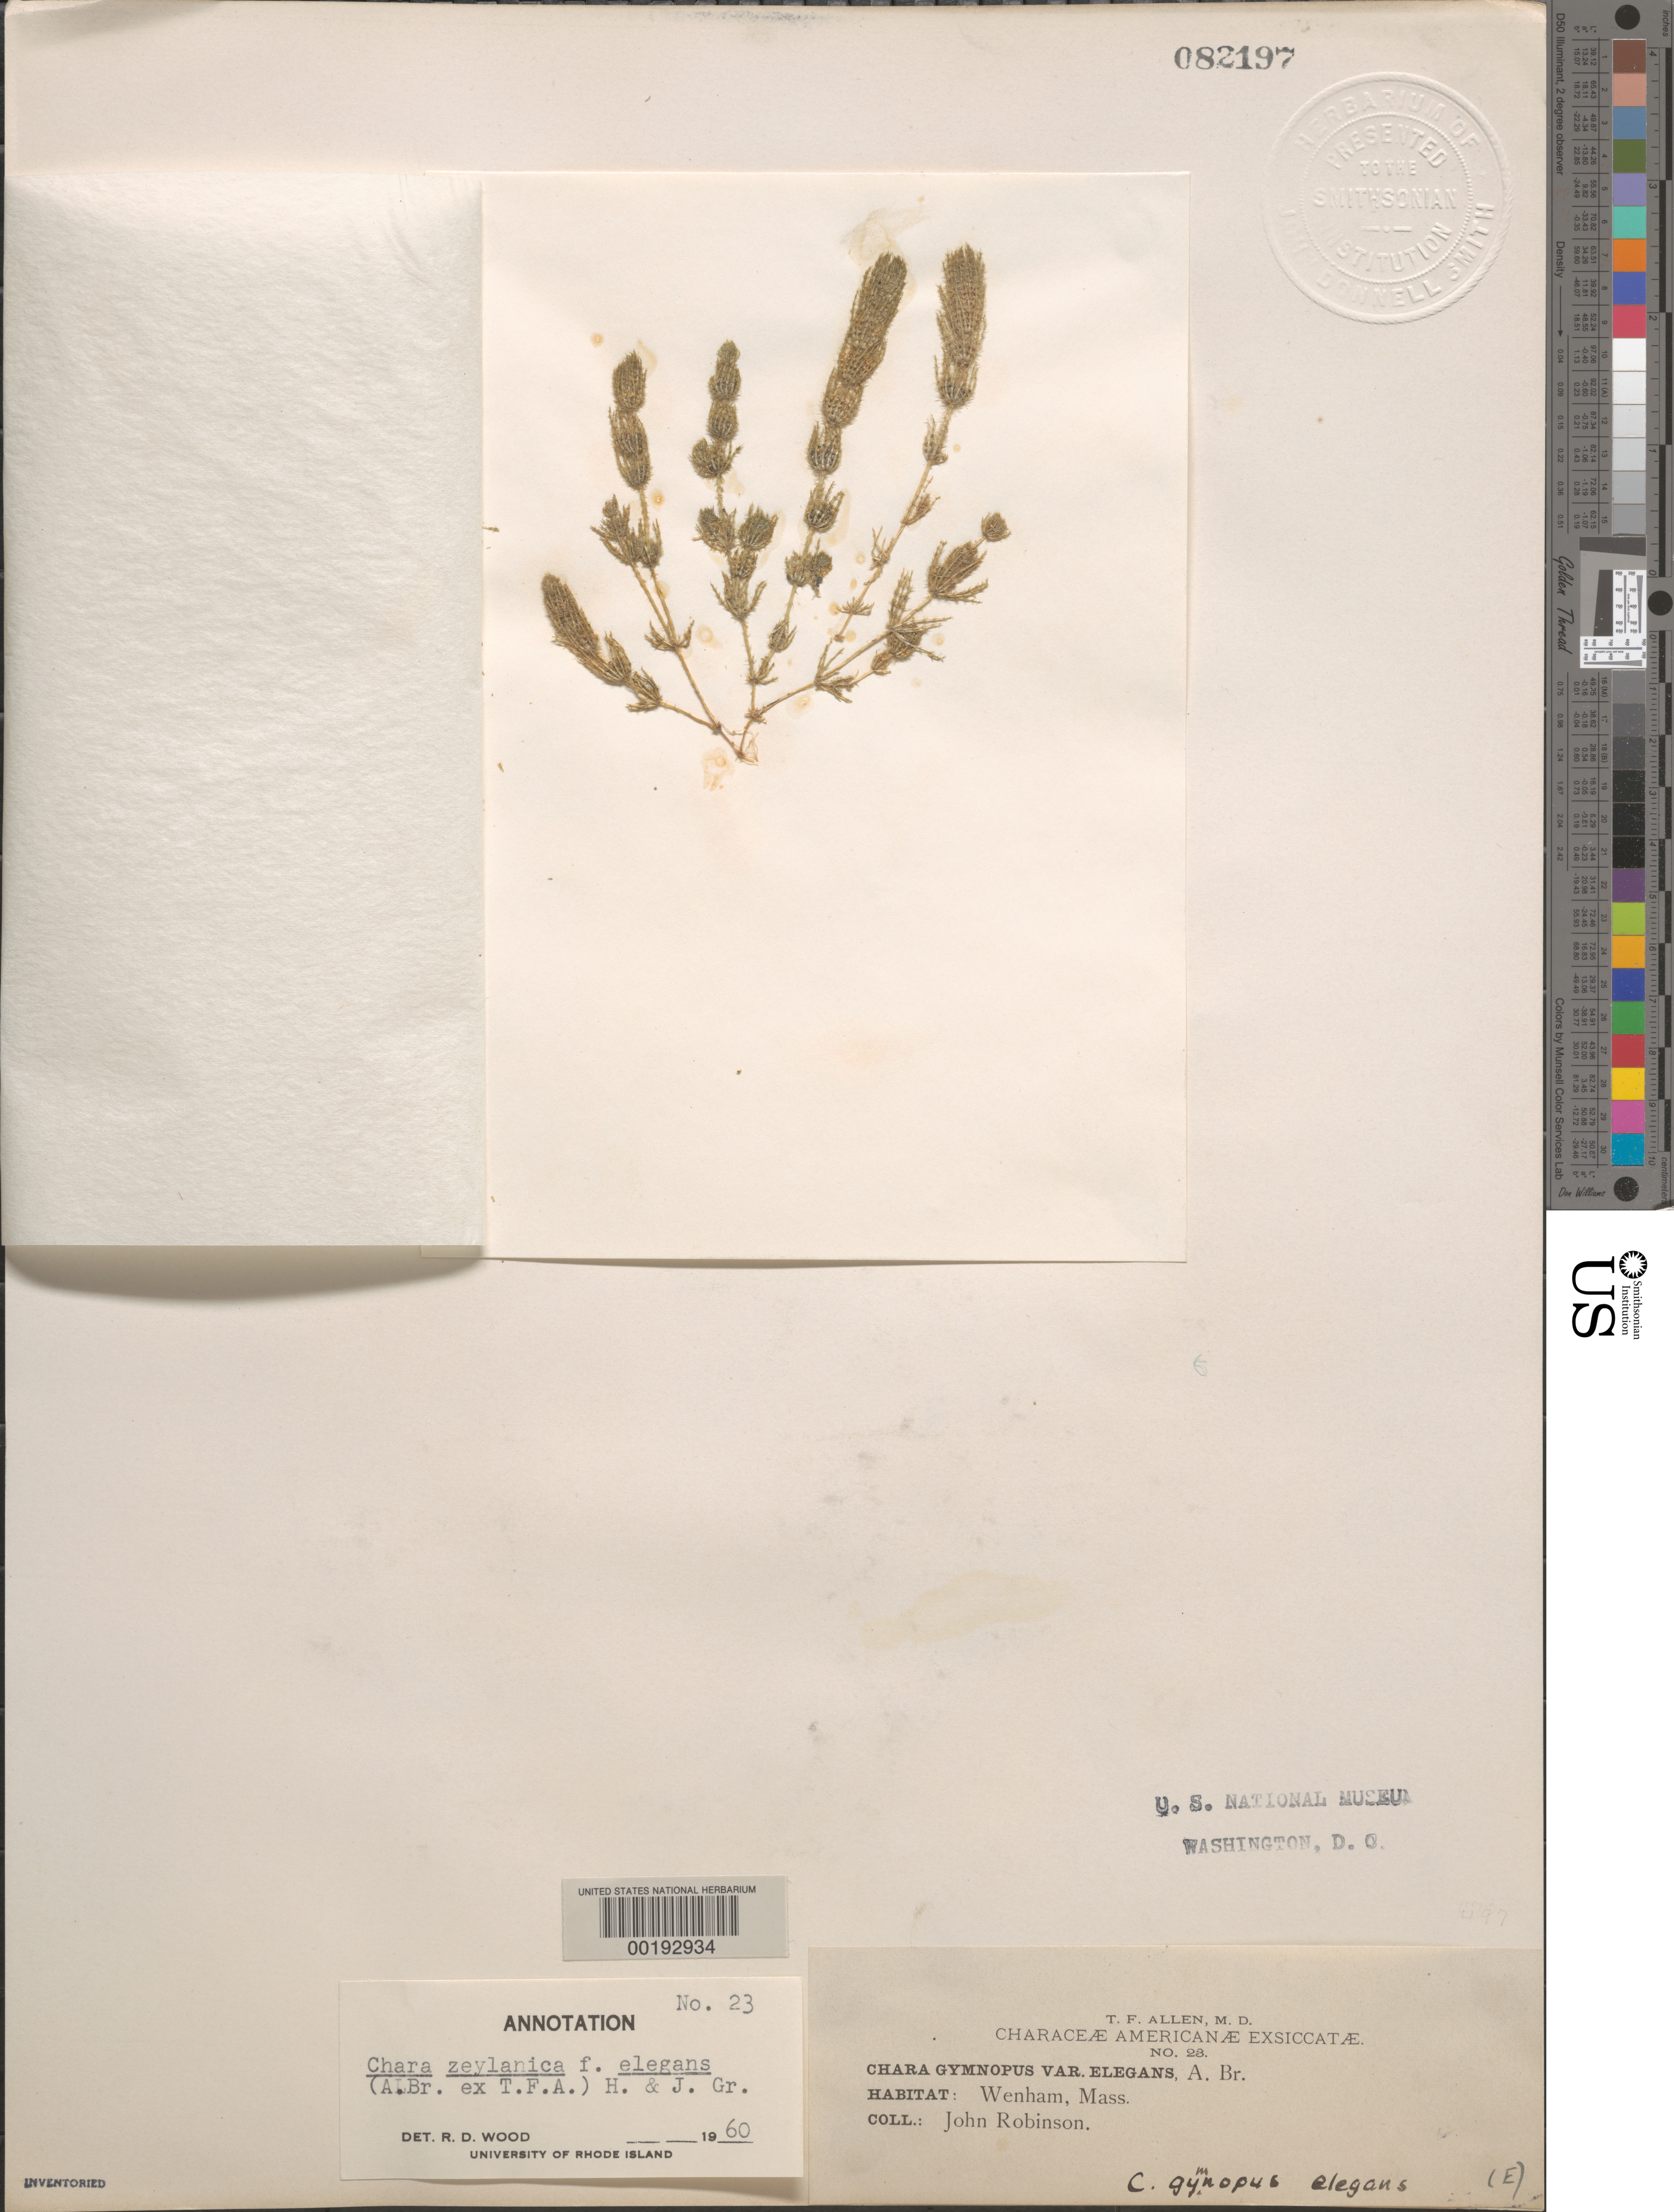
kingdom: Plantae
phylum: Charophyta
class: Charophyceae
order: Charales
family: Characeae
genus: Chara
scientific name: Chara zeylanica f. elegans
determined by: Wood, R. D.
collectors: J. Robinson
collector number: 23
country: United States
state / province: Massachusetts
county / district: Essex County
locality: Wenham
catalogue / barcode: US 82197